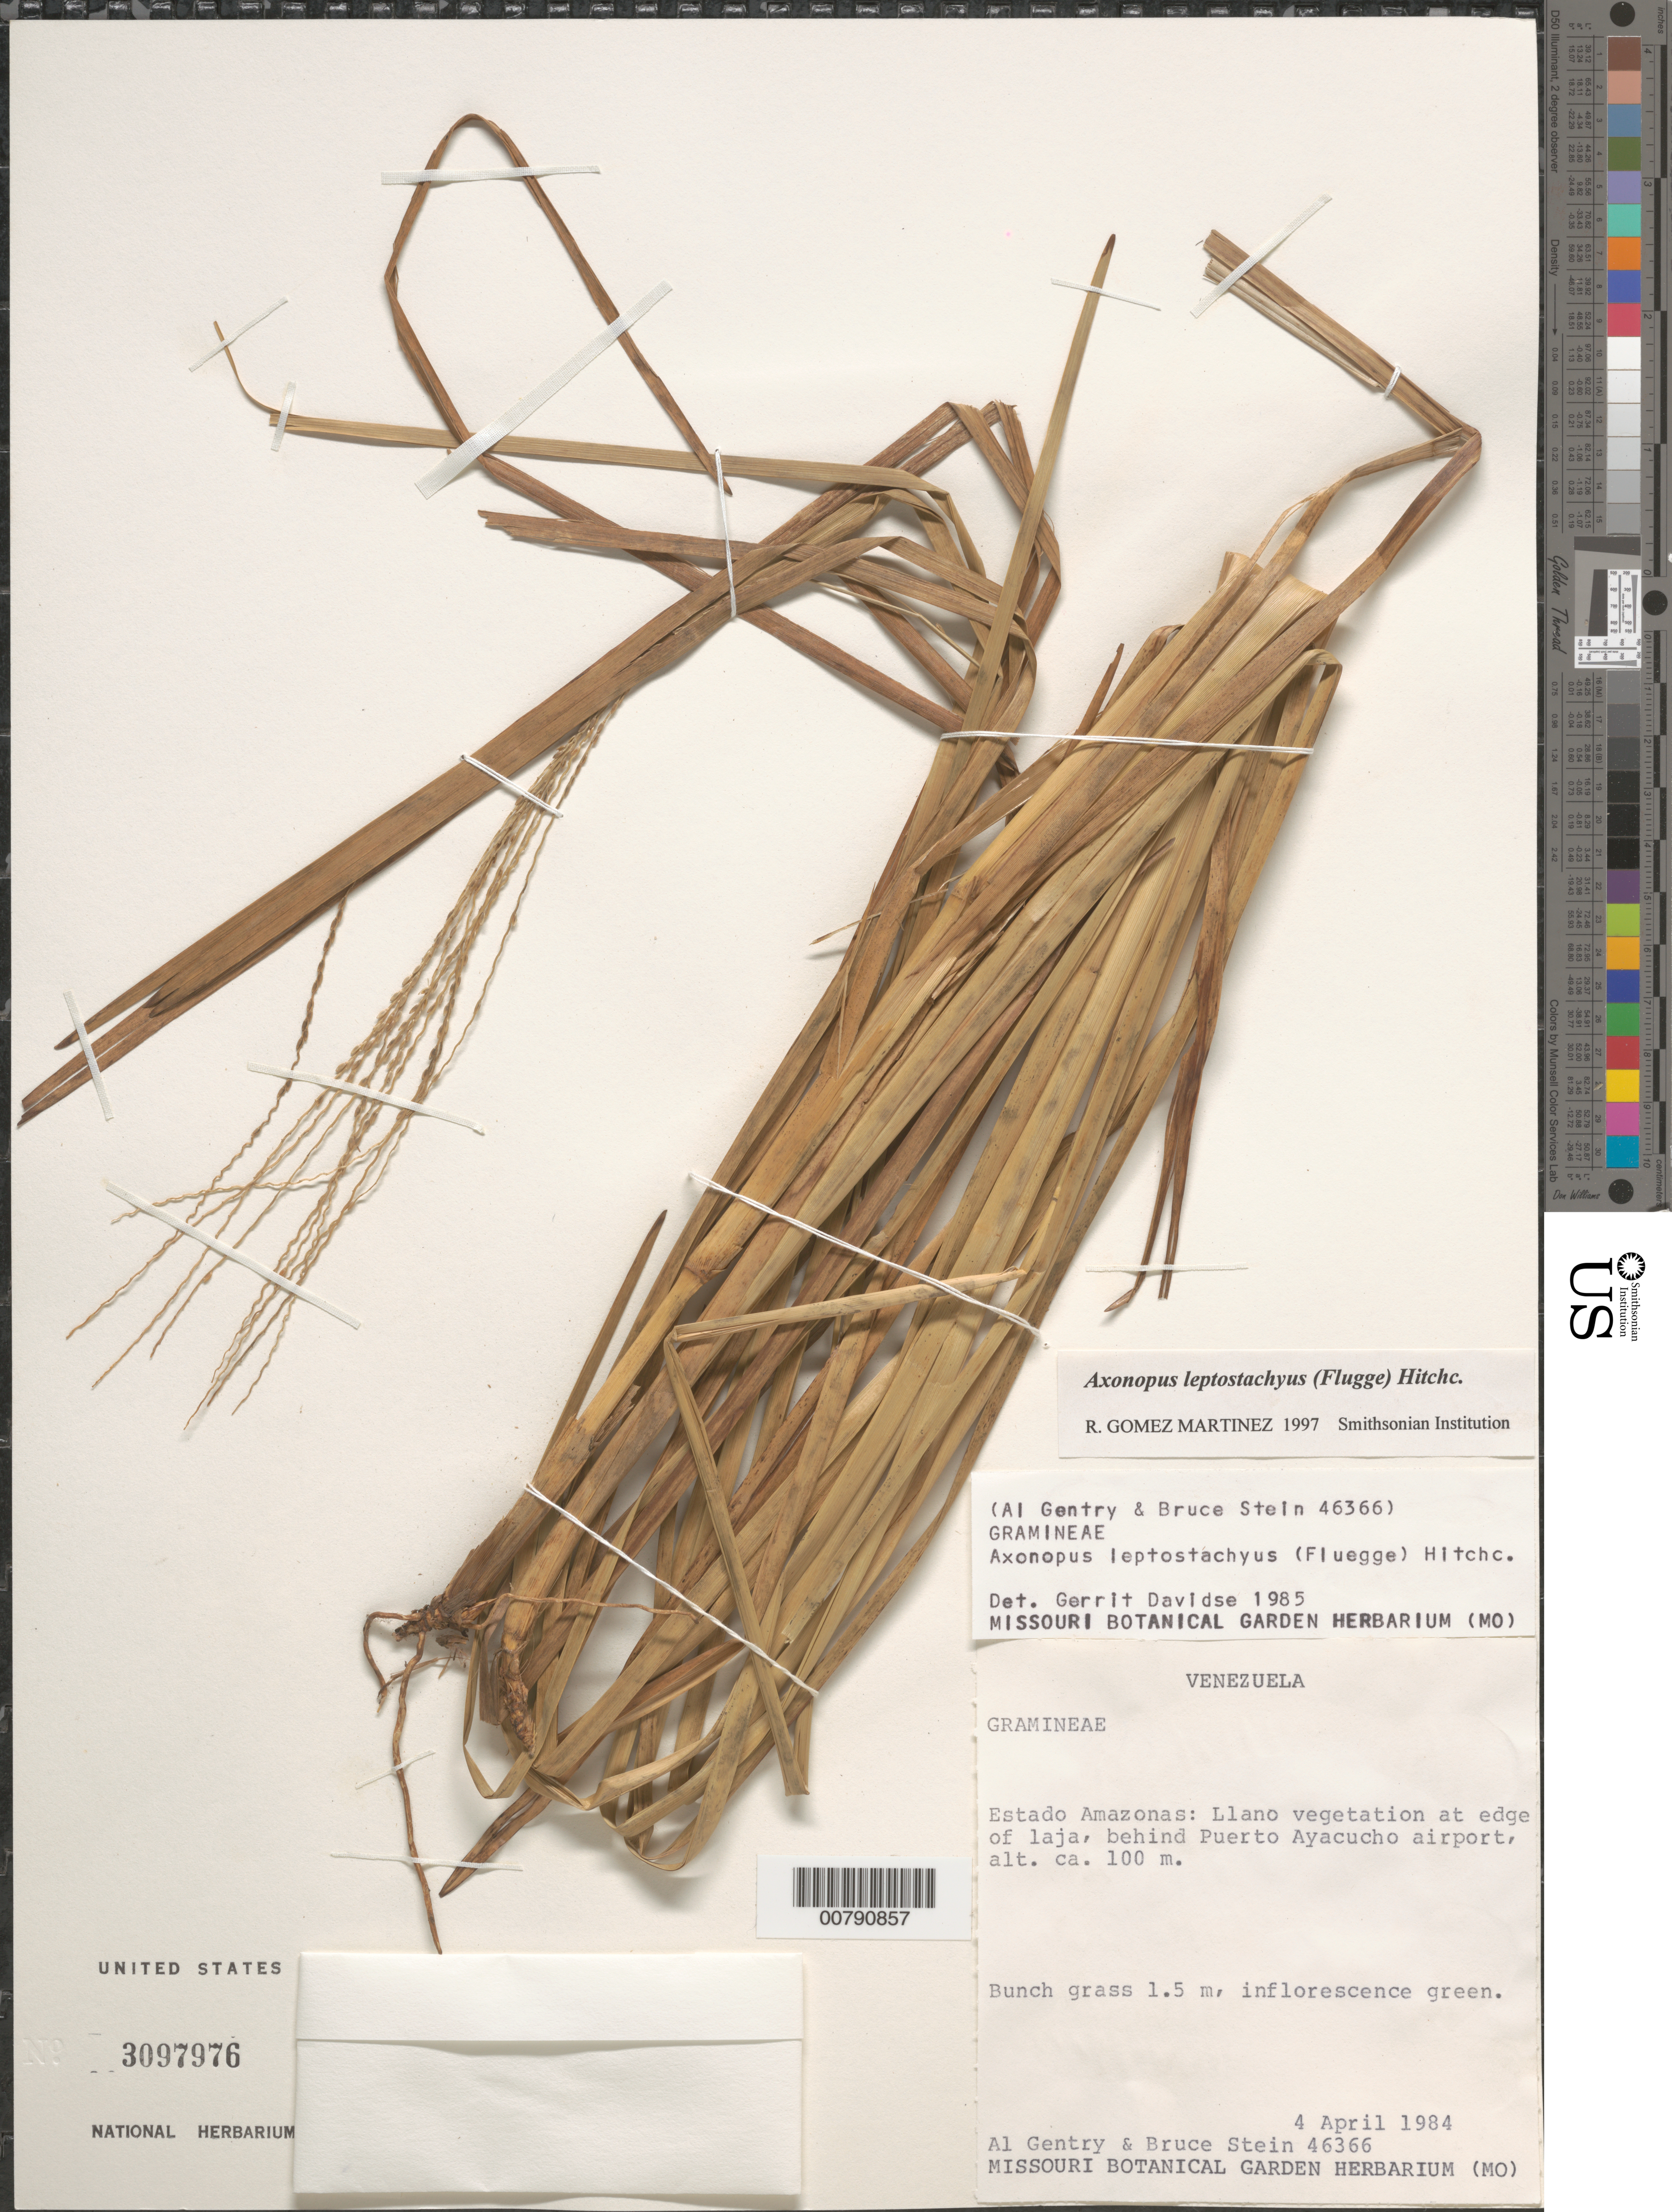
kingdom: Plantae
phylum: Tracheophyta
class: Liliopsida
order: Poales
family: Poaceae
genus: Axonopus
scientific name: Axonopus leptostachyus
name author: (Flüggé) Hitchc.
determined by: Gomez Martinez, R.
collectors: A. H. Gentry & B. Stein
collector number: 46366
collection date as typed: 4-Apr-84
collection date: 1984-04-04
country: Venezuela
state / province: Amazonas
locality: Río Orinoco, behind Puerto Ayacucho airport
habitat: Llanos vegetation at edge of "laja"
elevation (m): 100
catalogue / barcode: US 3097976